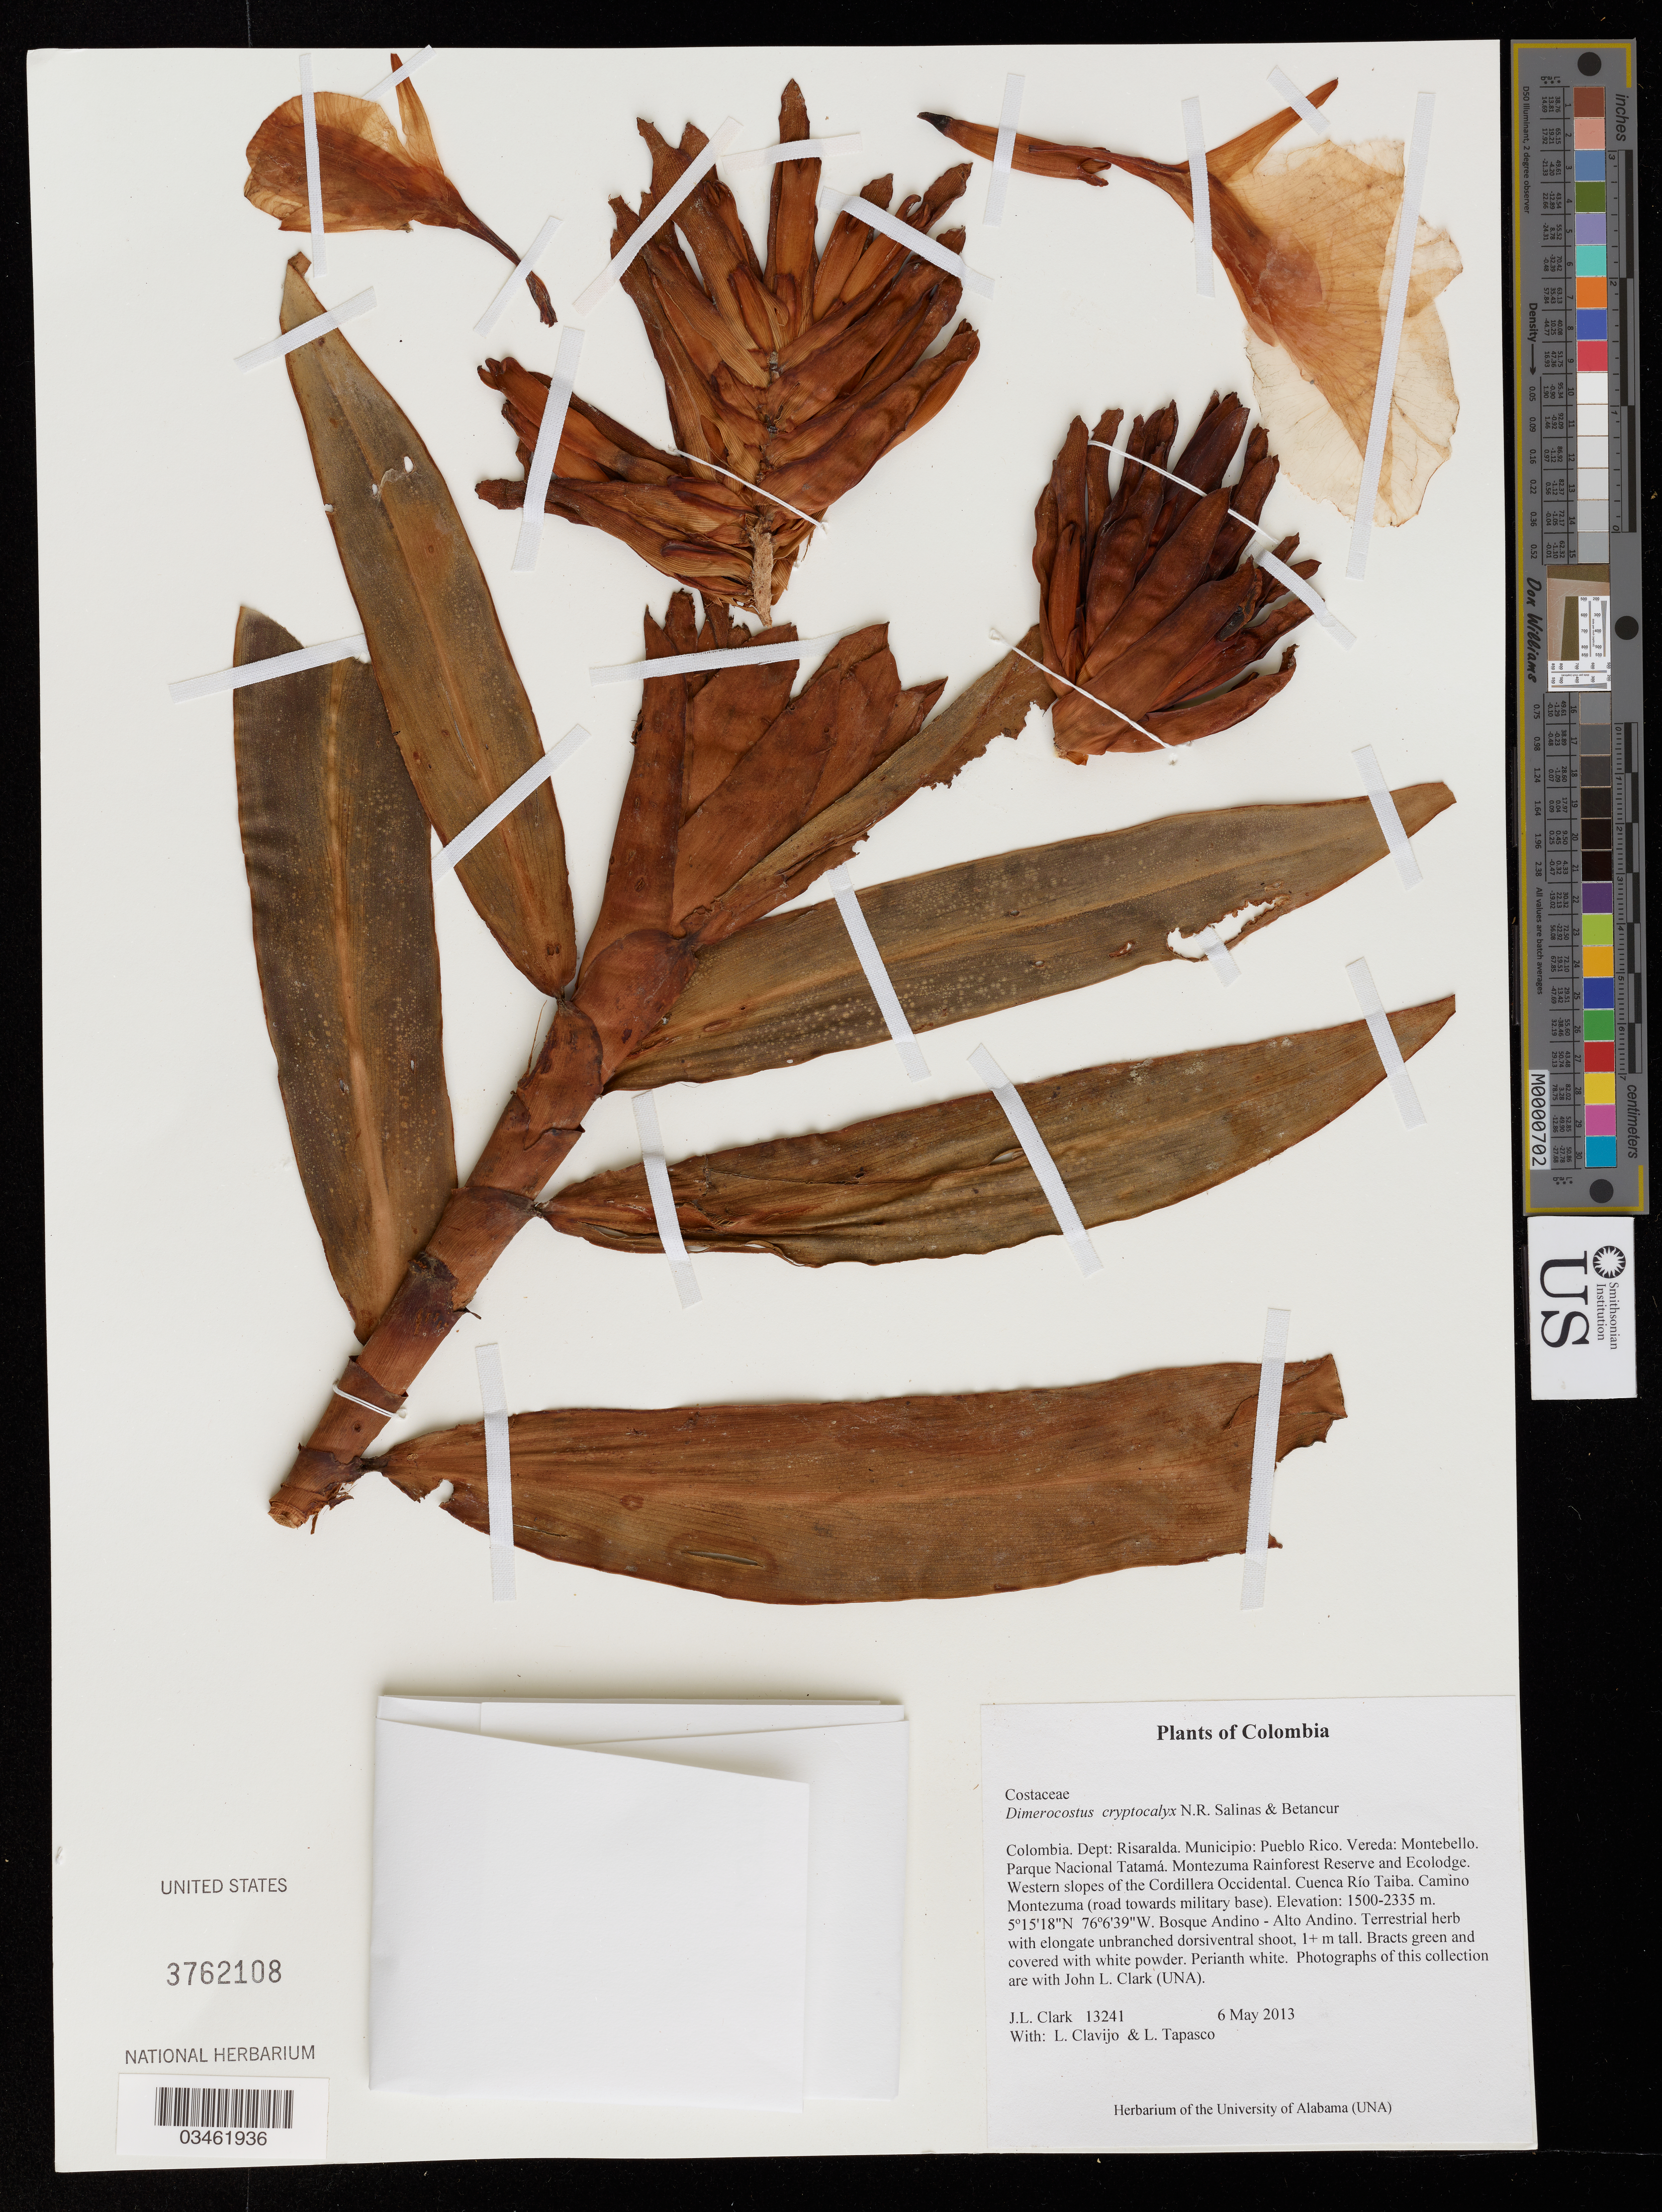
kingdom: Plantae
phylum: Tracheophyta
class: Liliopsida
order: Zingiberales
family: Costaceae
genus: Dimerocostus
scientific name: Dimerocostus cryptocalyx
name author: N.R. Salinas & Betancur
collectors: J. L. Clark, L. Clavijo & L. Tapasco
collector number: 13241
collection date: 2013-05-06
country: Colombia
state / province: Risaralda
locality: Dept: Risaralda. Municipio: Pueblo Rico. Vereda: Montebello. Parque Nacional Tatamá. Montezuma Rainforest Reserve and Ecolodge. Western slopes of the Cordillera Occidental. Cuenca Río Taiba. Camino Montezuma (road towards military base). Bosque Andino - Alto Andino.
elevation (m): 1500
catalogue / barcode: US 3762108